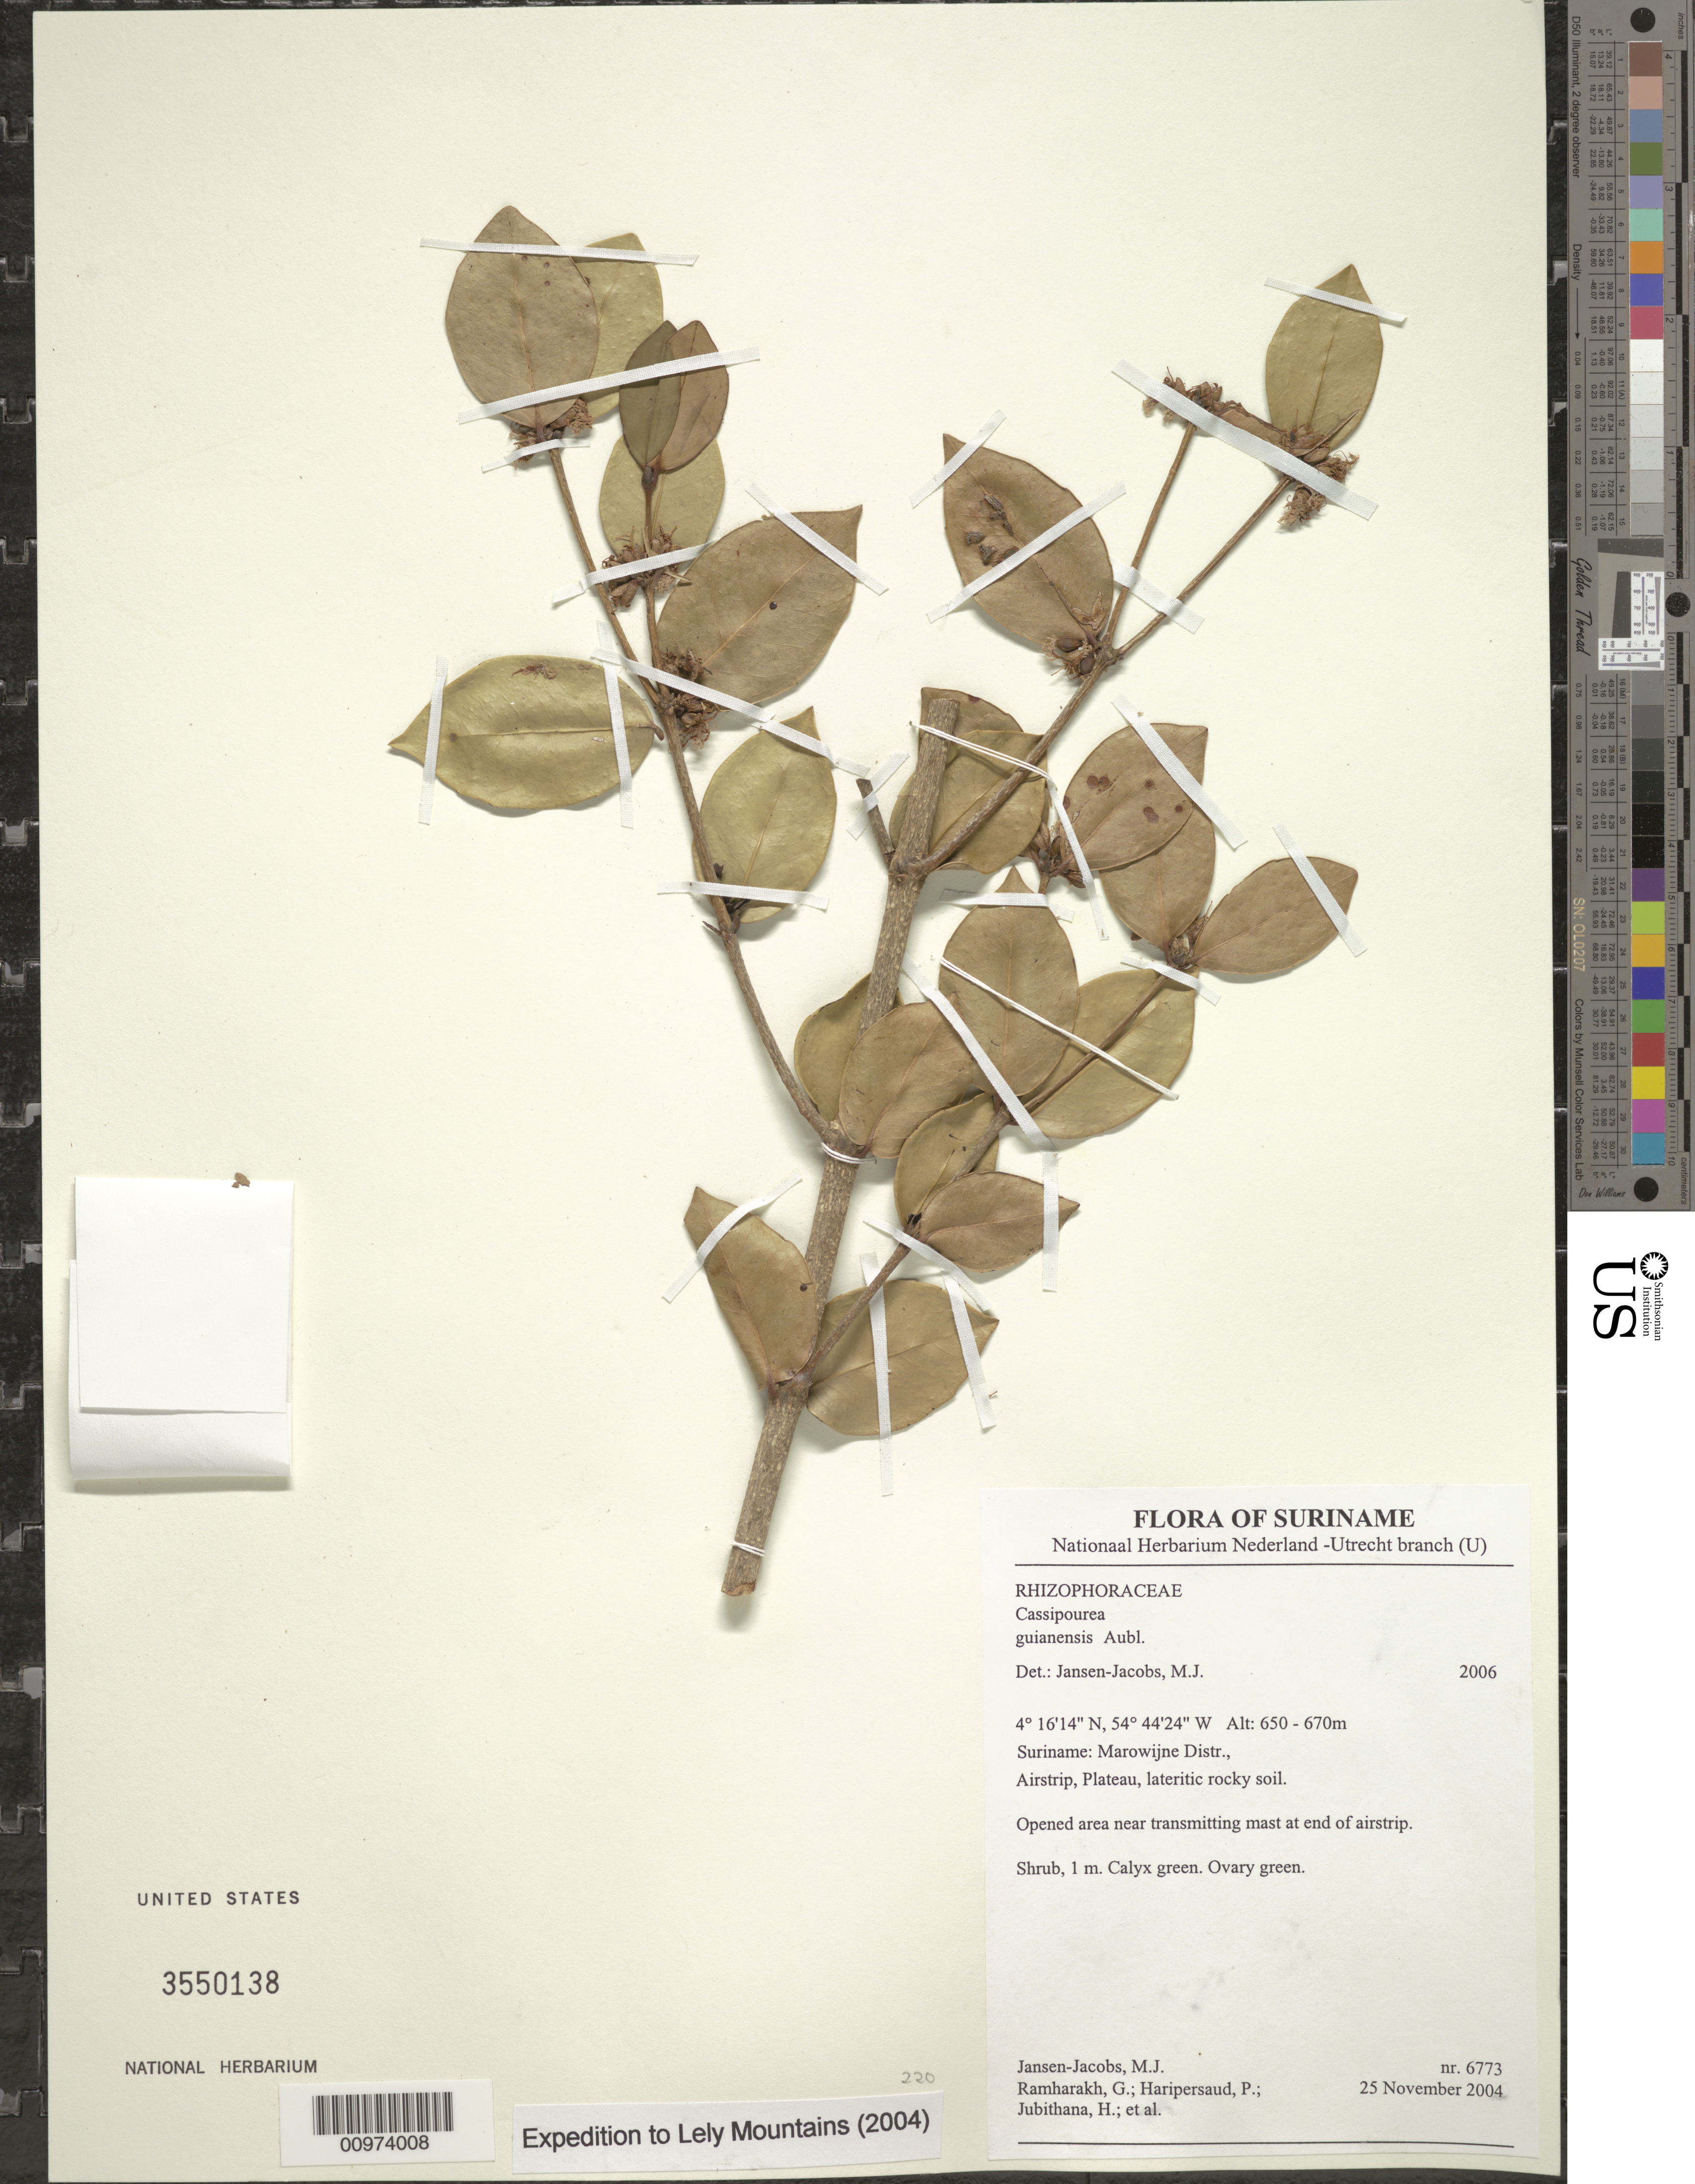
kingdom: Plantae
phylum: Tracheophyta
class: Magnoliopsida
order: Malpighiales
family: Rhizophoraceae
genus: Cassipourea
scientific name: Cassipourea guianensis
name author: Aubl.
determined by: Jansen-Jacobs, M. J., (U), Nationaal Herbarium Nederland, Utrecht University branch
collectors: M. J. Jansen-Jacobs et al.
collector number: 6773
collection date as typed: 25-Nov-04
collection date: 2004-11-25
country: Suriname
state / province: Marowijne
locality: Marowijne Distr., Airstrip, Plateau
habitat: Lateritic rocky soil. Opened area near transmitting mast at end of airstrip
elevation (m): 650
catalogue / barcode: US 3550138